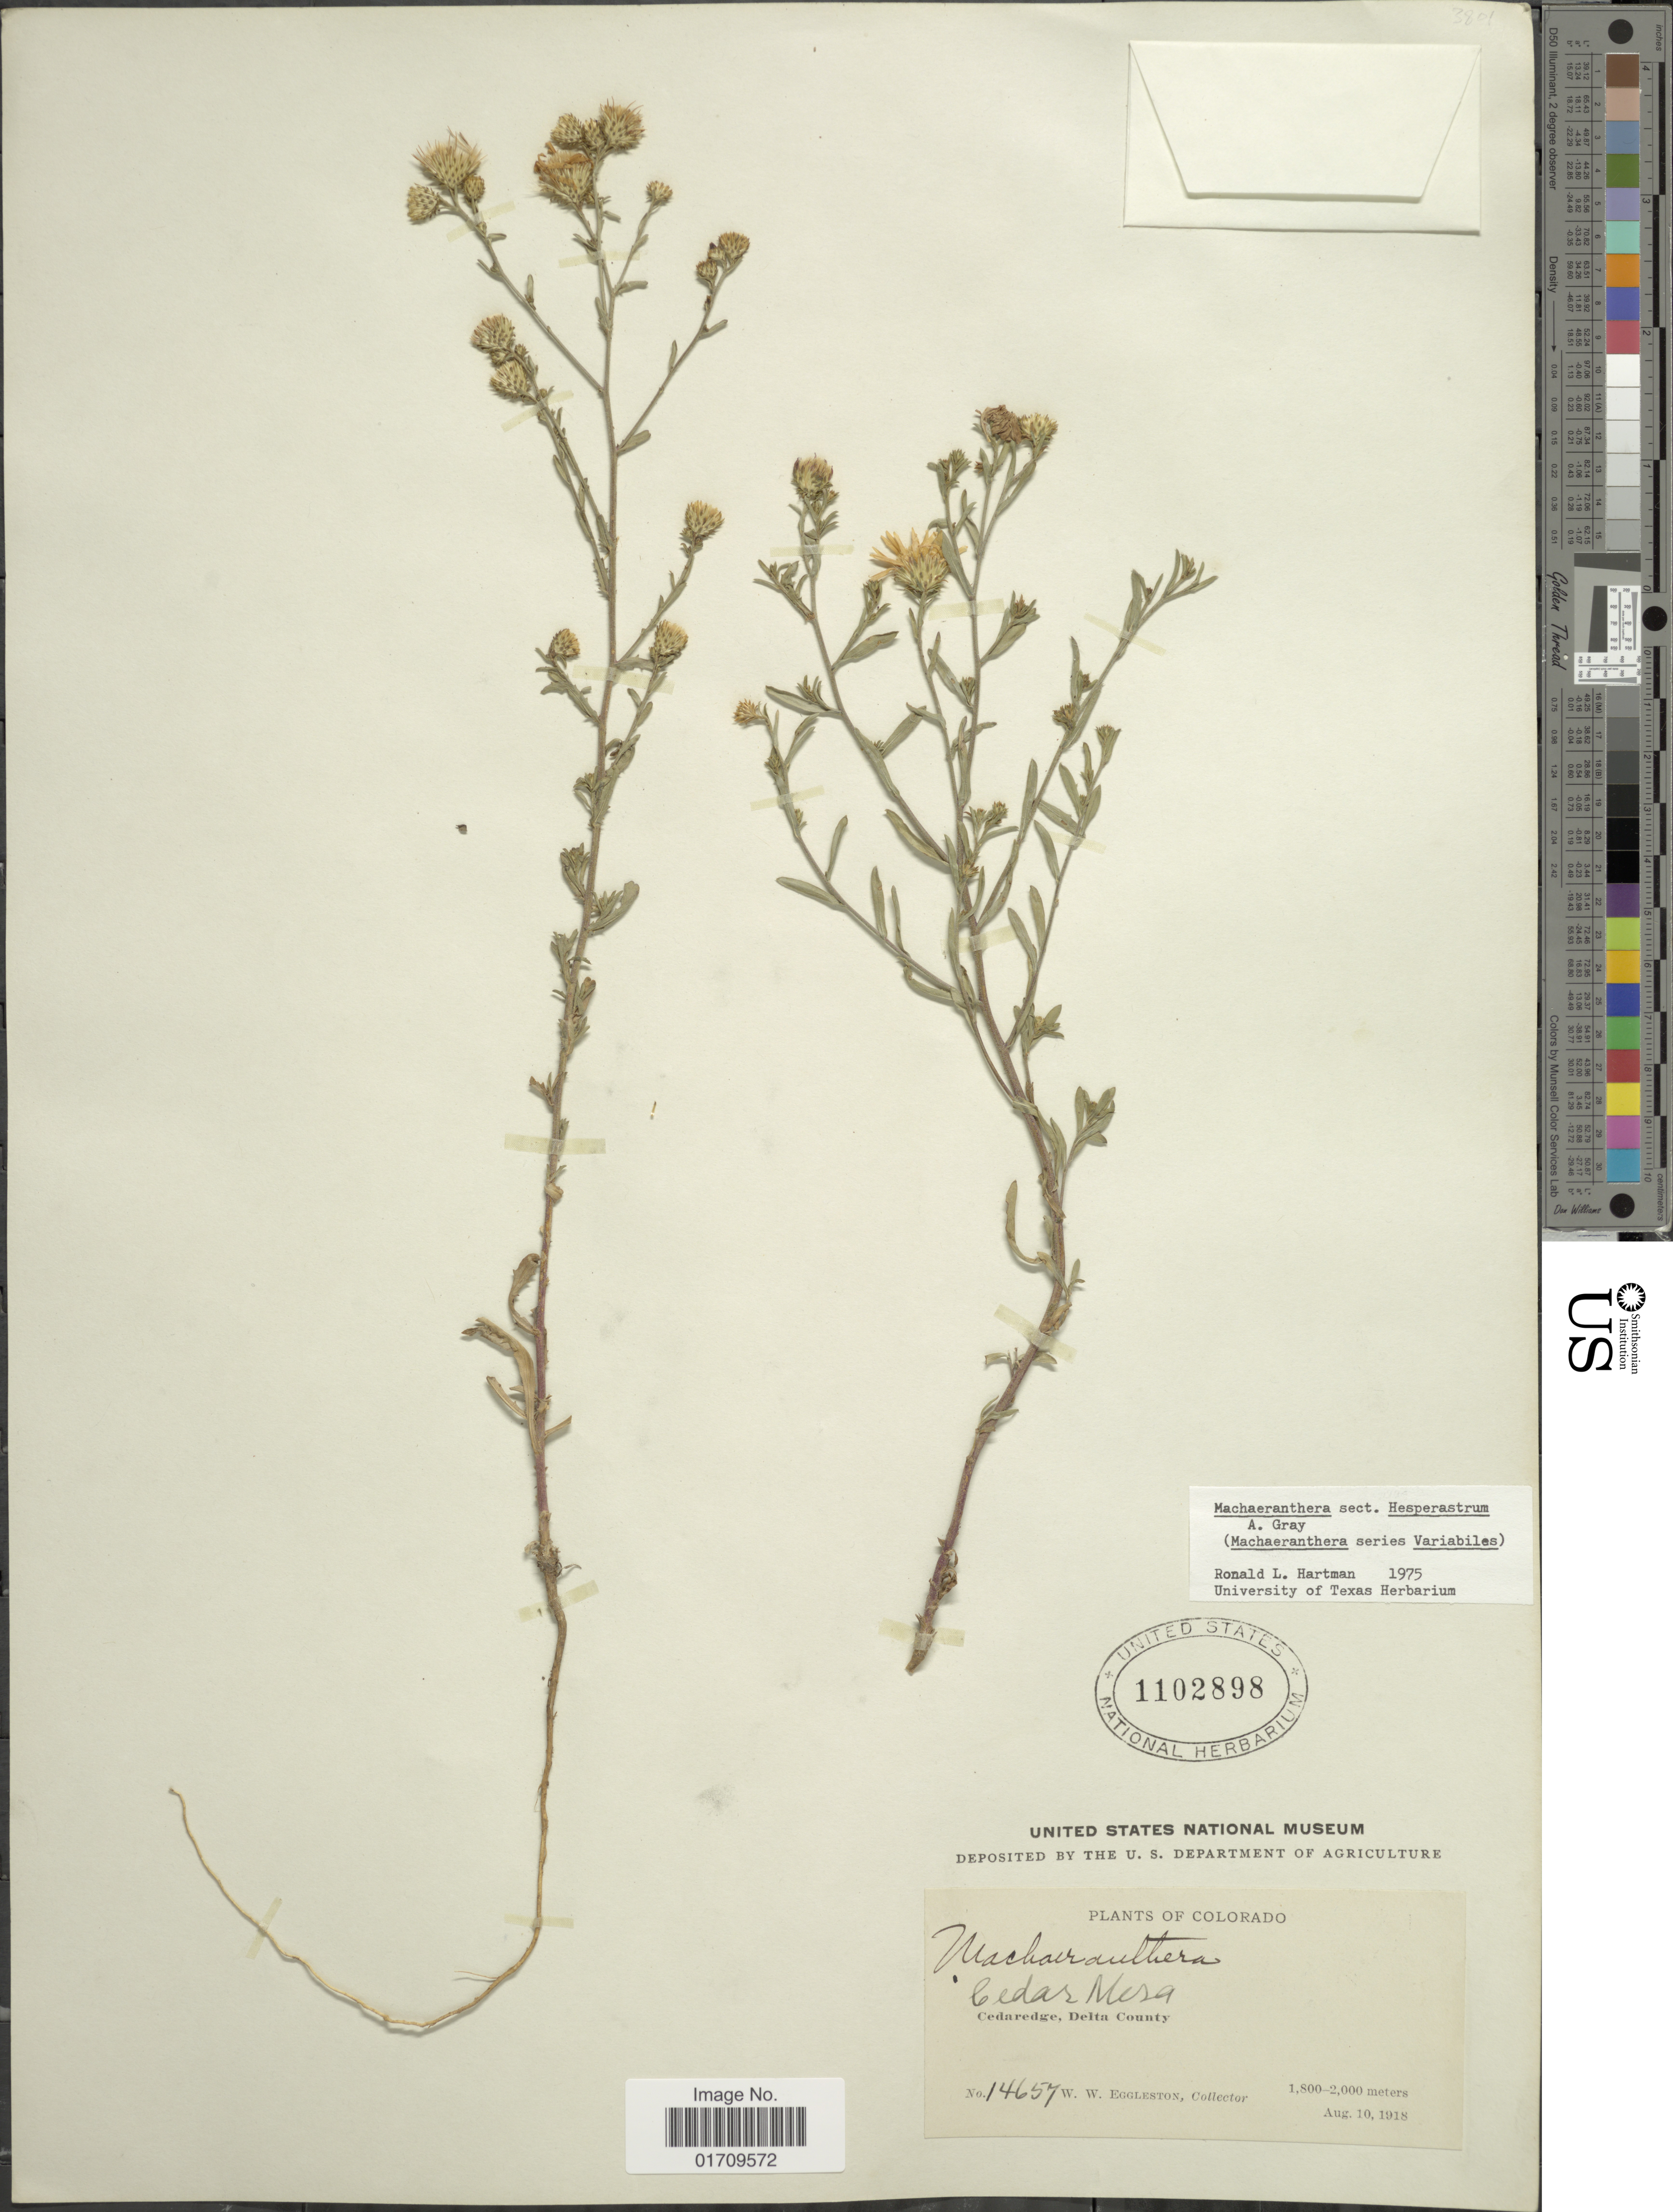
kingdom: Plantae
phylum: Tracheophyta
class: Magnoliopsida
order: Asterales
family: Asteraceae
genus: Machaeranthera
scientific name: Machaeranthera sp.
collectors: W. W. Eggleston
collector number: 14657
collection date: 1918-08-10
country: United States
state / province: Colorado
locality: Cedar Mesa, Cedaredge, Delta County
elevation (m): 1800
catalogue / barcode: US 1102898